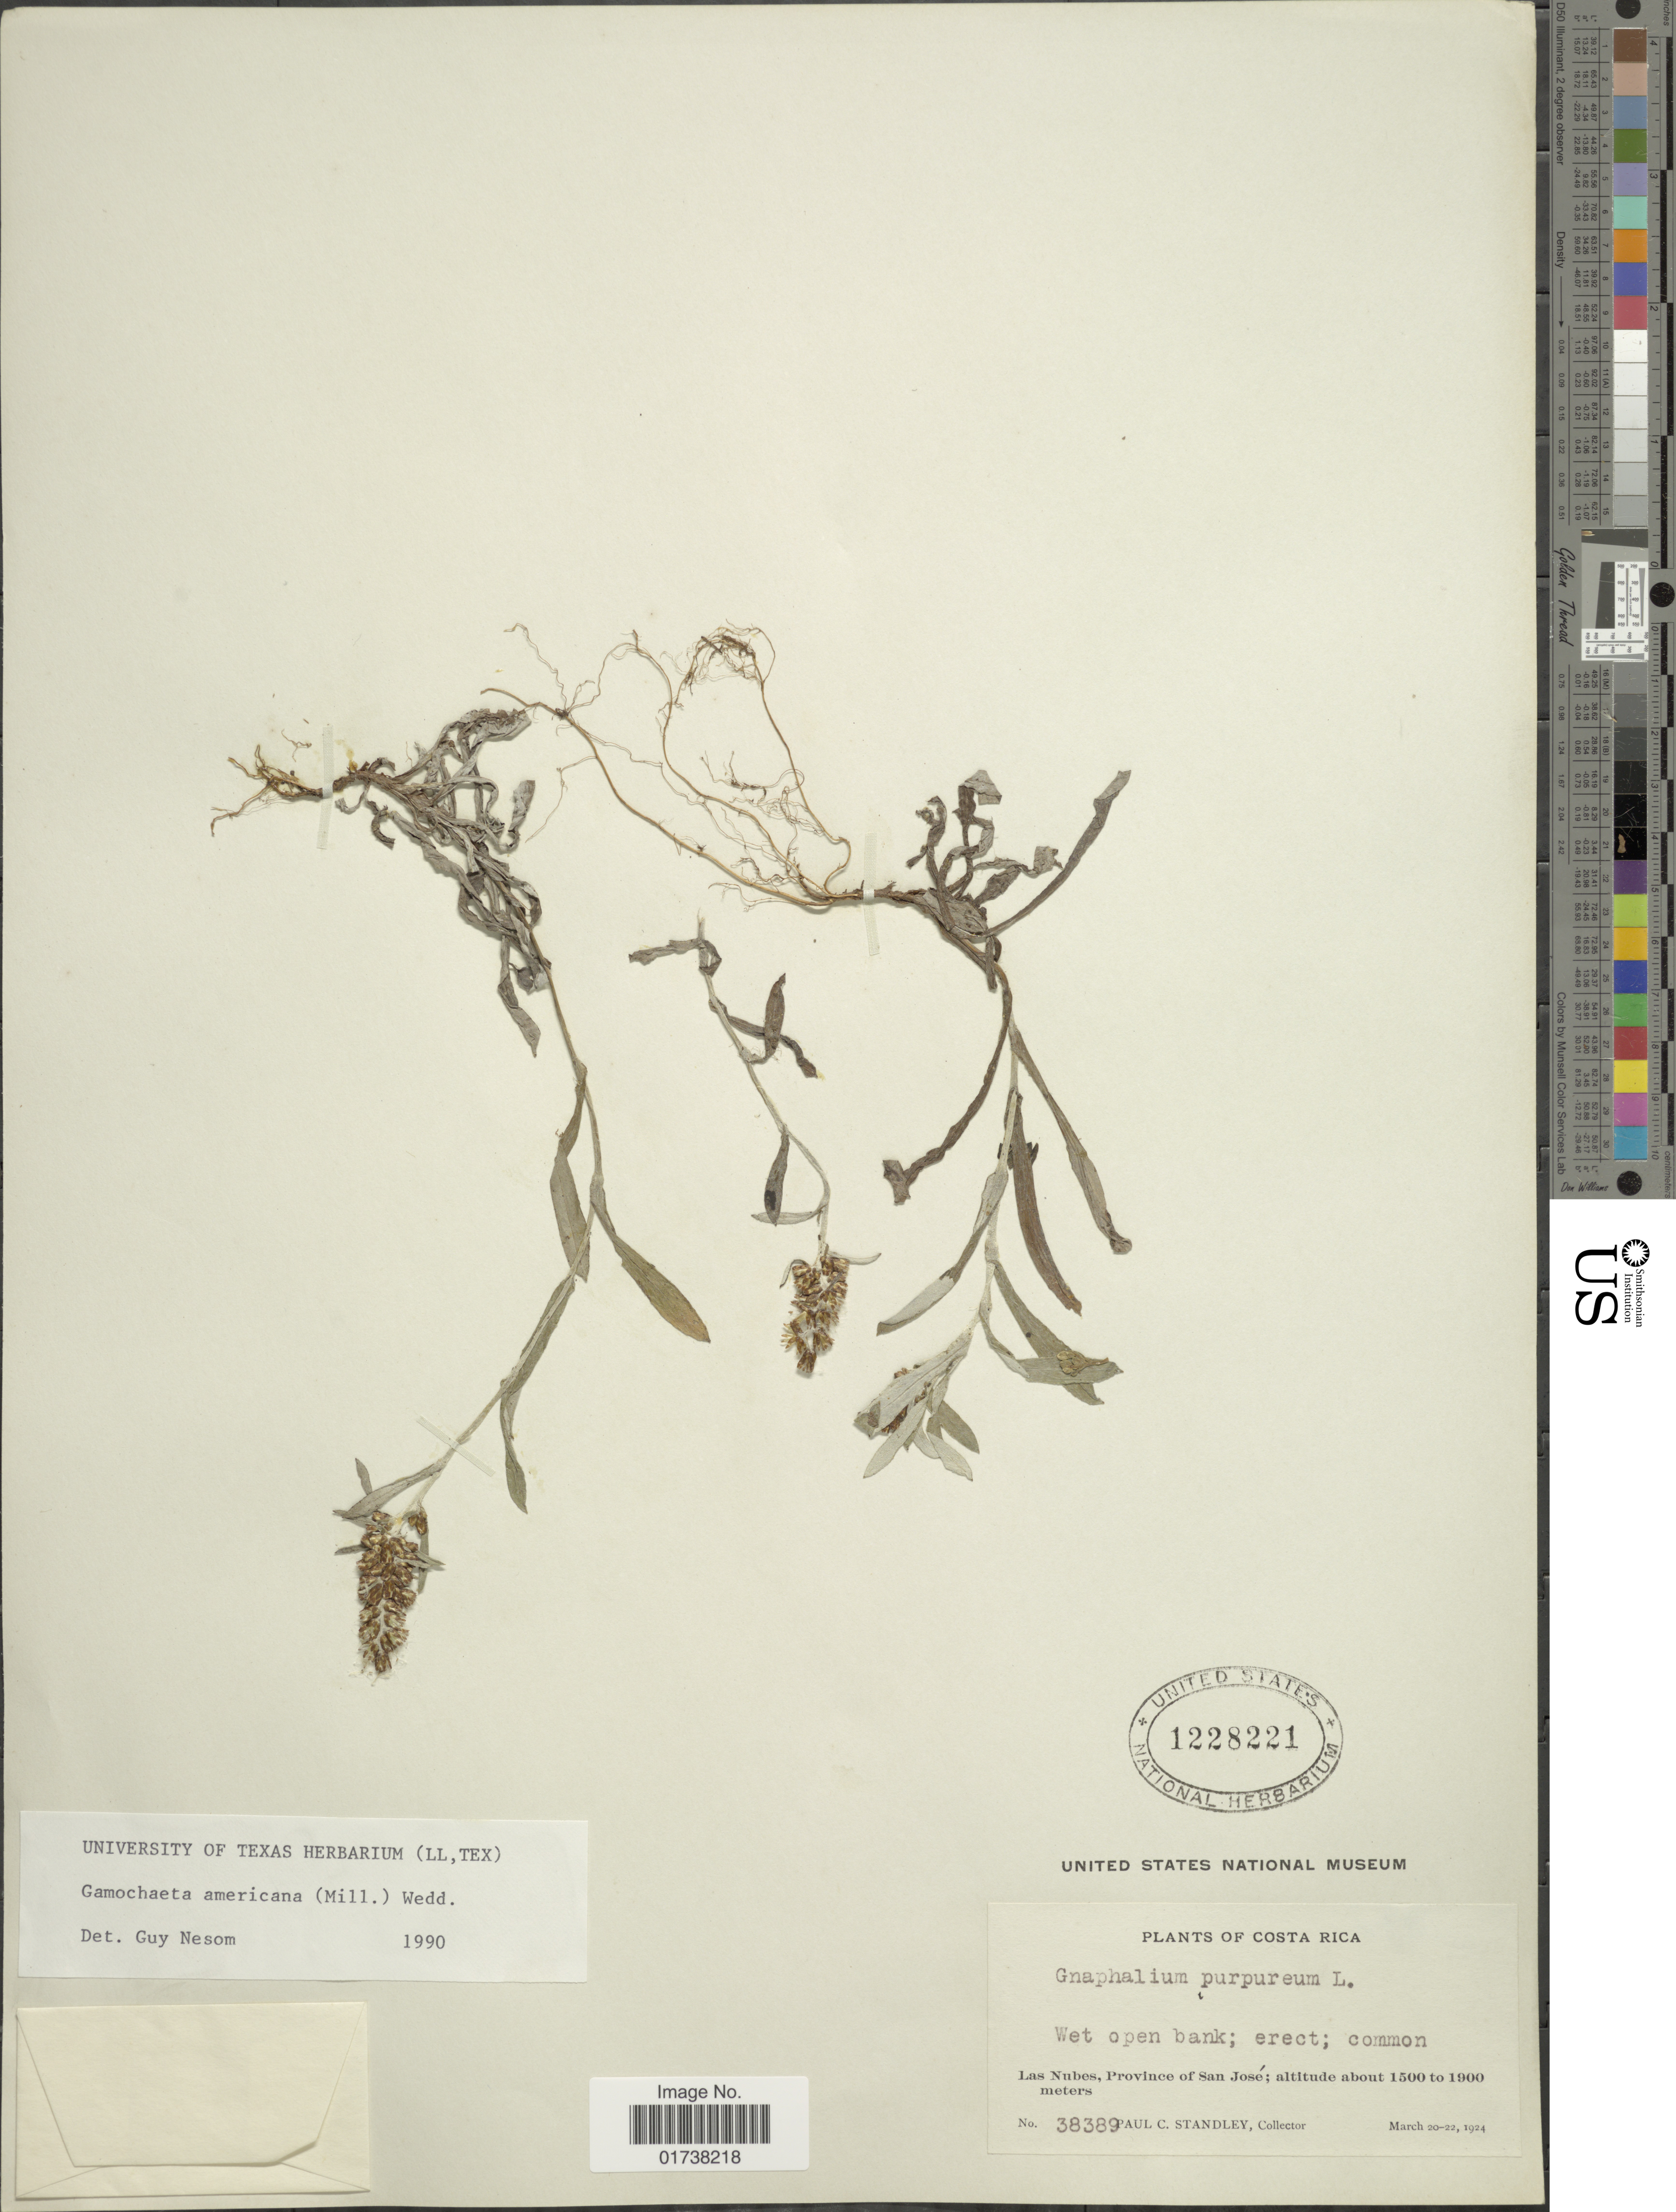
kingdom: Plantae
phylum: Tracheophyta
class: Magnoliopsida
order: Asterales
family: Asteraceae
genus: Gamochaeta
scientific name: Gamochaeta americana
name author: (Mill.) Wedd.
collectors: P. C. Standley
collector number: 38389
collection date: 1924-03-20/1924-03-22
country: Costa Rica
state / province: San José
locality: Las Nubes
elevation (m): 1500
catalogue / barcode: US 1228221